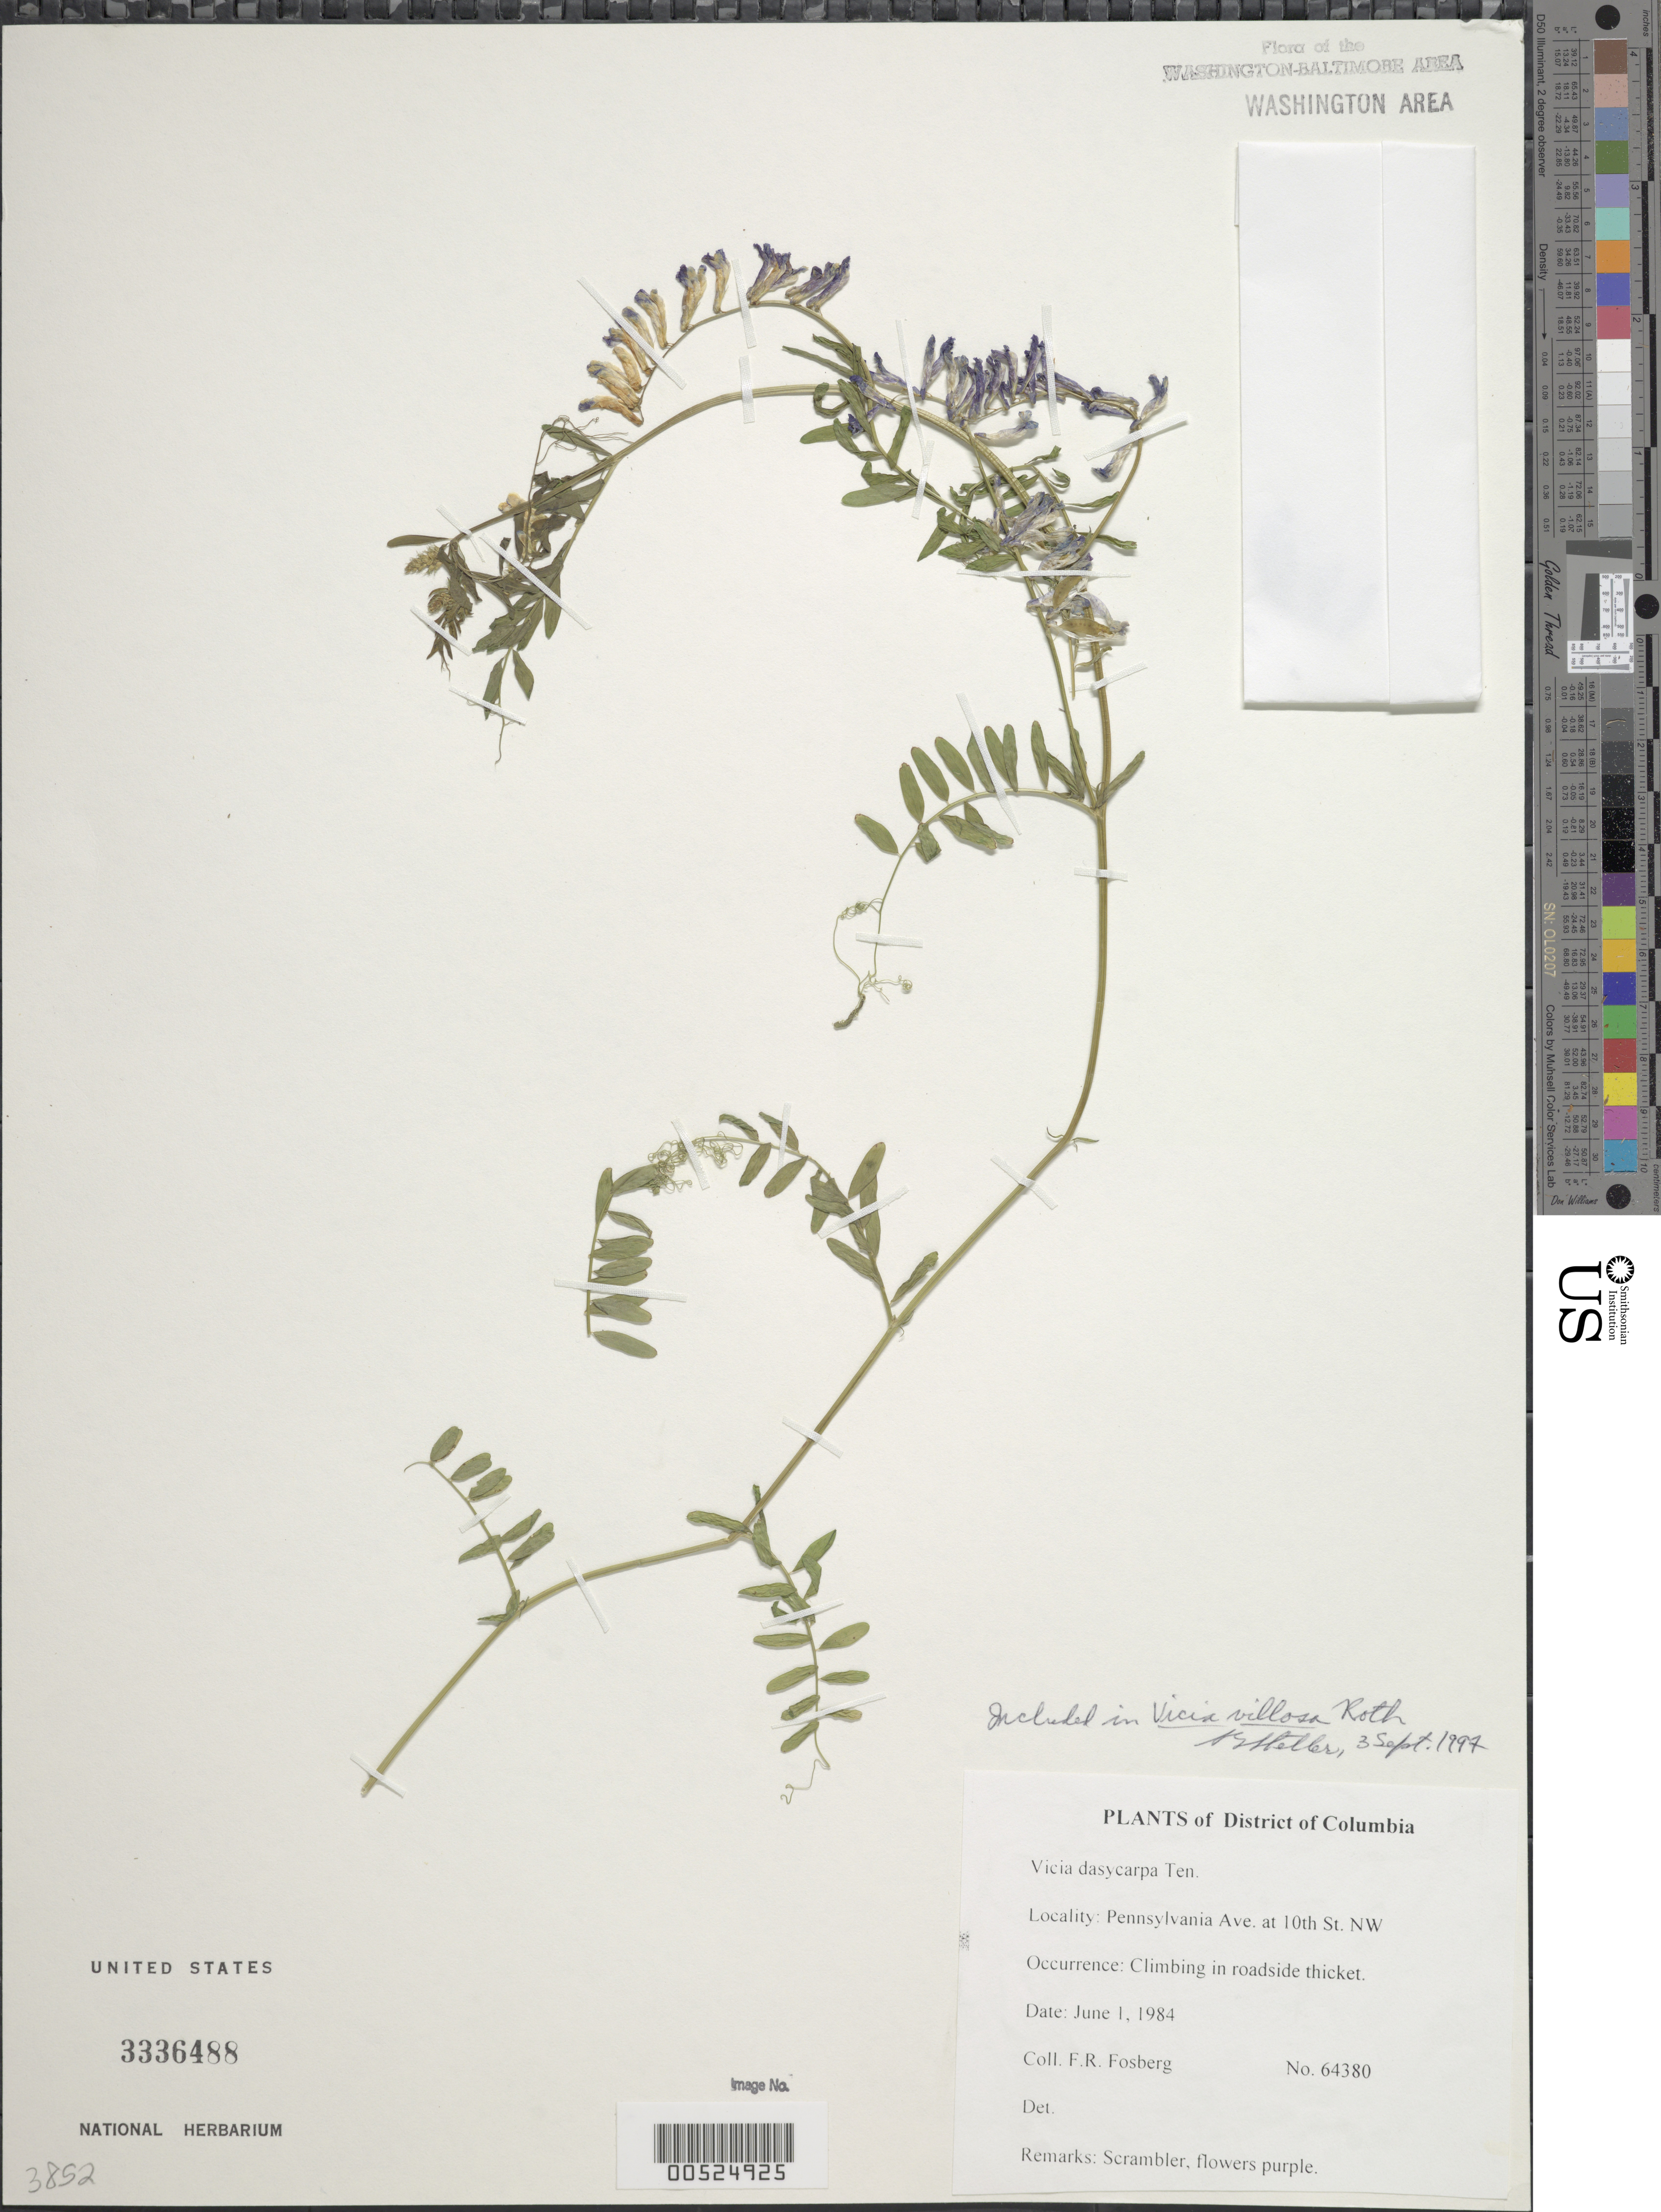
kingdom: Plantae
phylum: Tracheophyta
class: Magnoliopsida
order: Fabales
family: Fabaceae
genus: Vicia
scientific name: Vicia villosa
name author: Roth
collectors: F. R. Fosberg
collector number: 64380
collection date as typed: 01 Jun 1984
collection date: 1984-06-01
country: United States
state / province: District of Columbia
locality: Pennsylvania Ave. at 10th St. NW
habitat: Climbing in roadside thicket.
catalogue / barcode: US 3336488